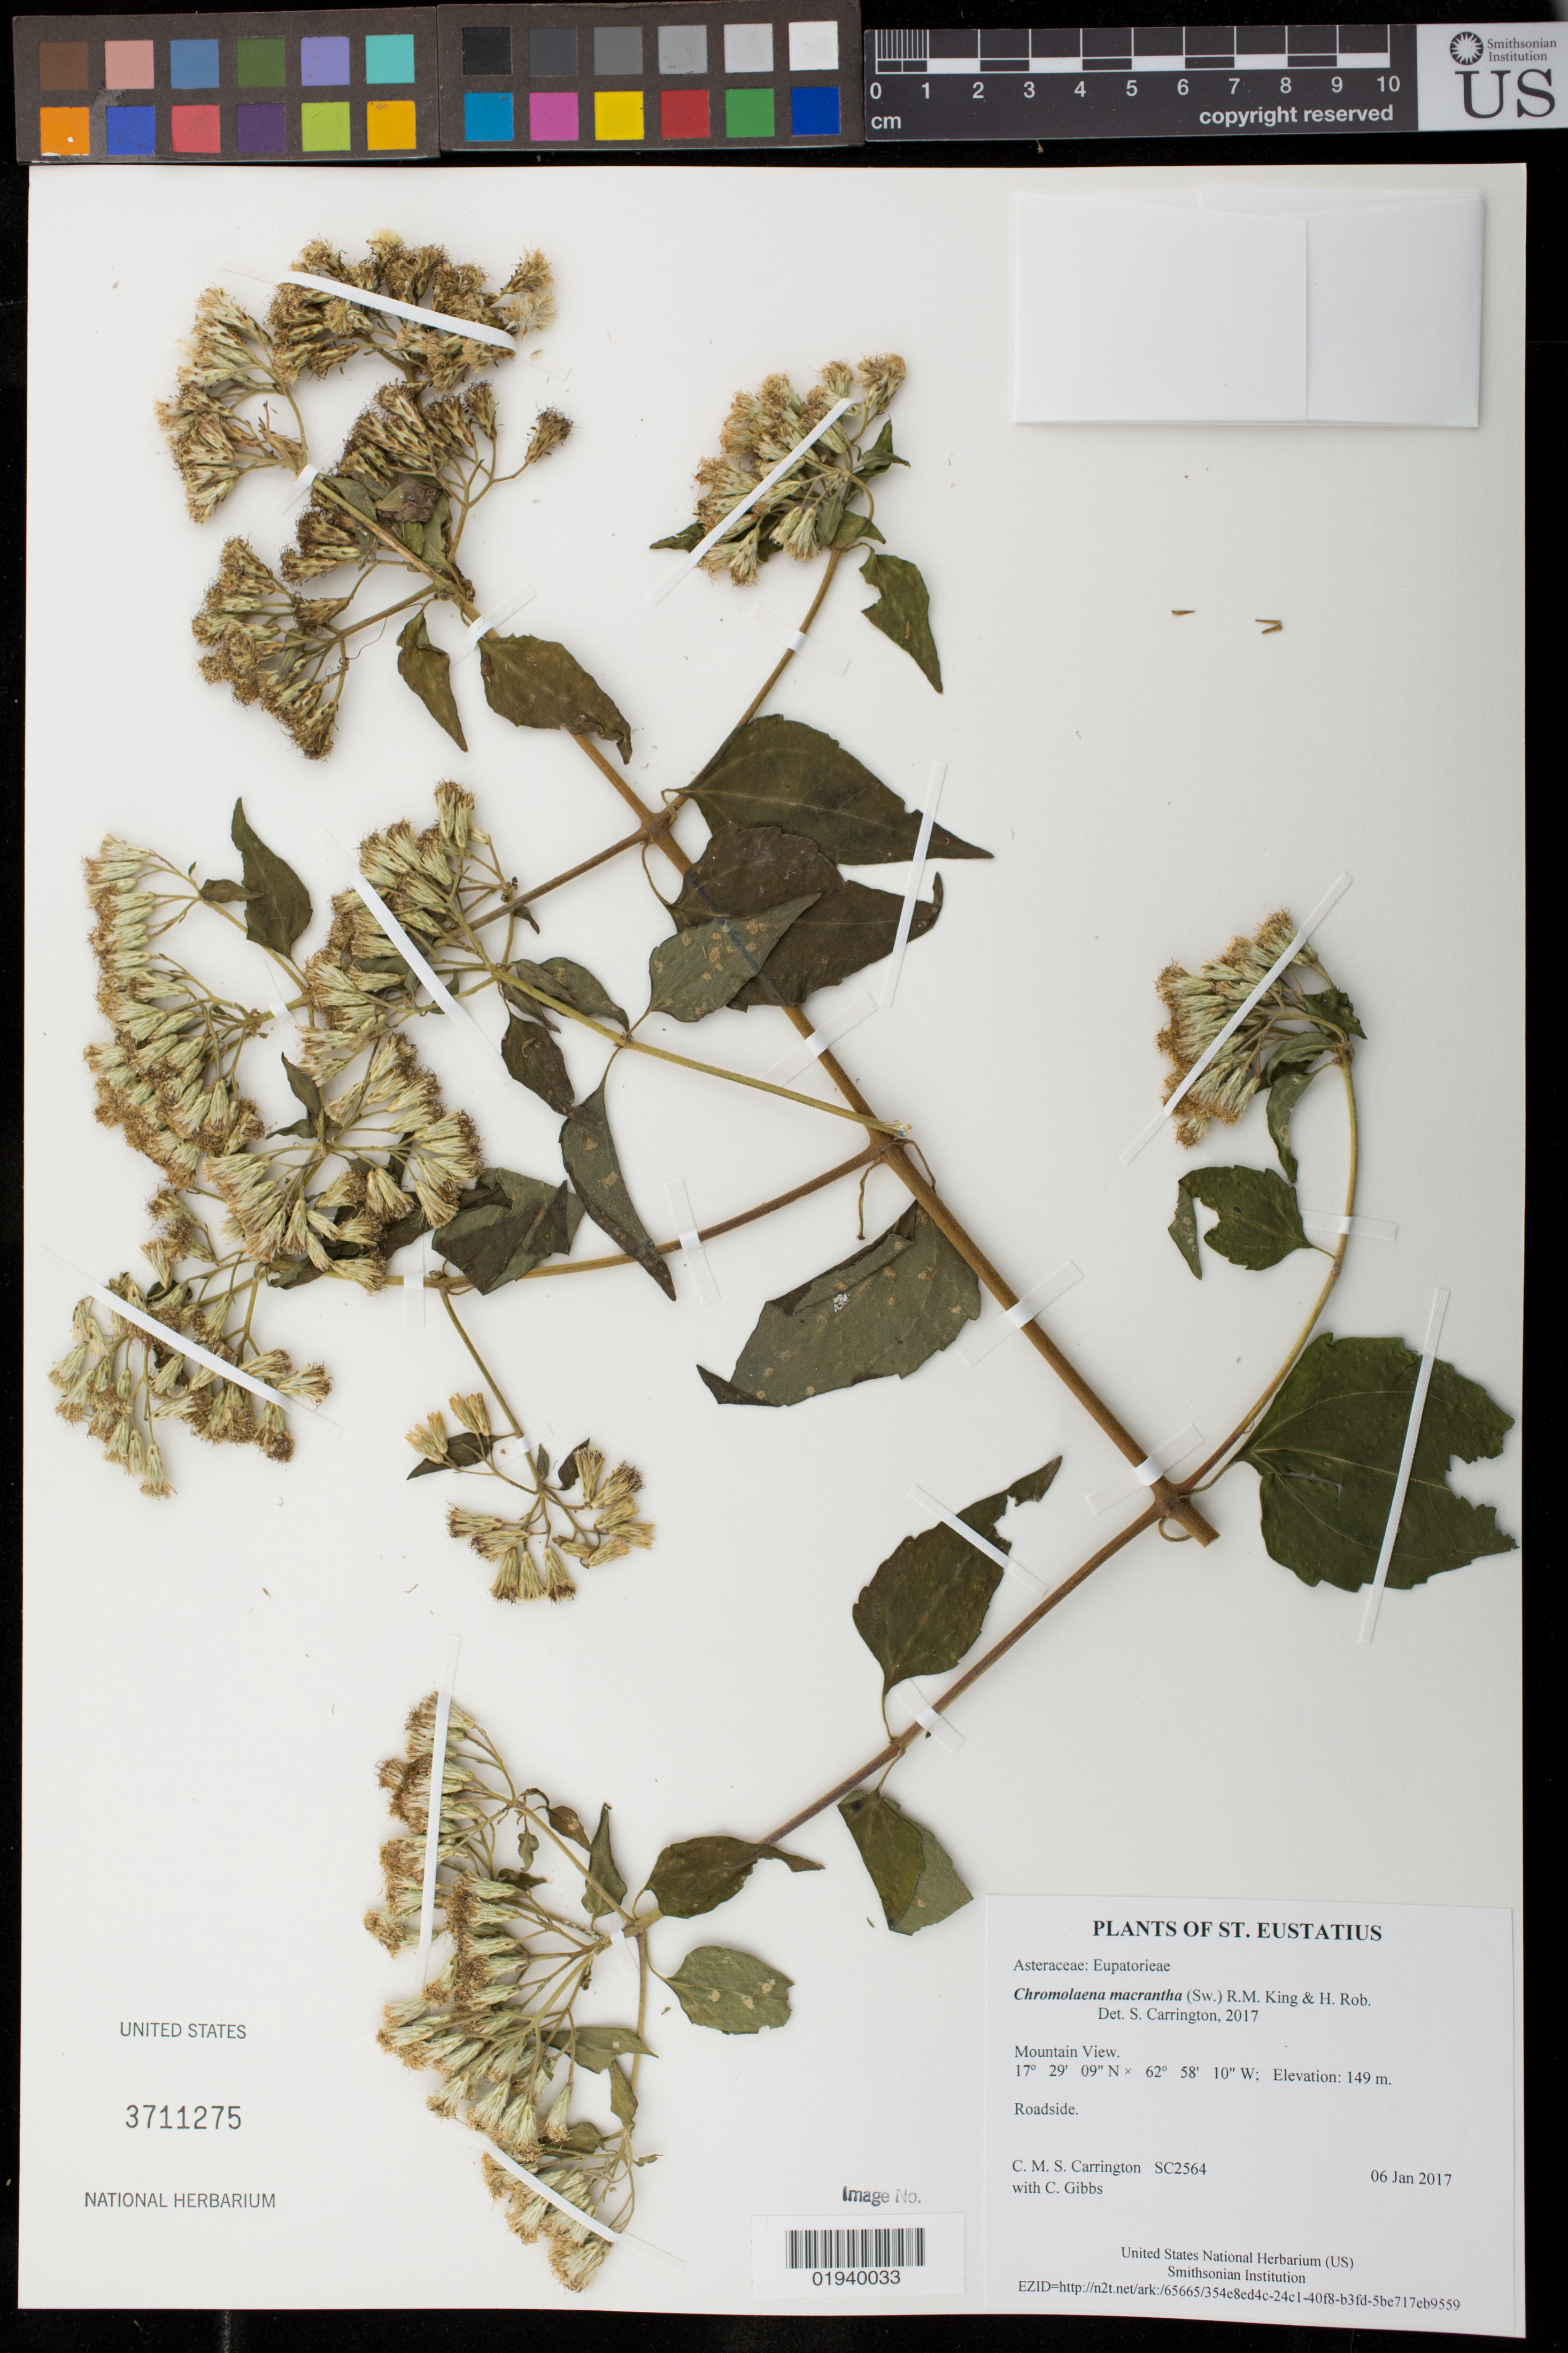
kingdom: Plantae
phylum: Tracheophyta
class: Magnoliopsida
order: Asterales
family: Asteraceae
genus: Chromolaena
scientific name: Chromolaena macrantha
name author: (Sw.) R.M. King & H. Rob.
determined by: Carrington, C. M. S.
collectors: C. M. S. Carrington & C. Gibbs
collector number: SC2564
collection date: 2017-01-06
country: Netherlands Antilles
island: St. Eustatius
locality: Mountain View.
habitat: Roadside.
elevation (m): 149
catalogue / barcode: US 3711275